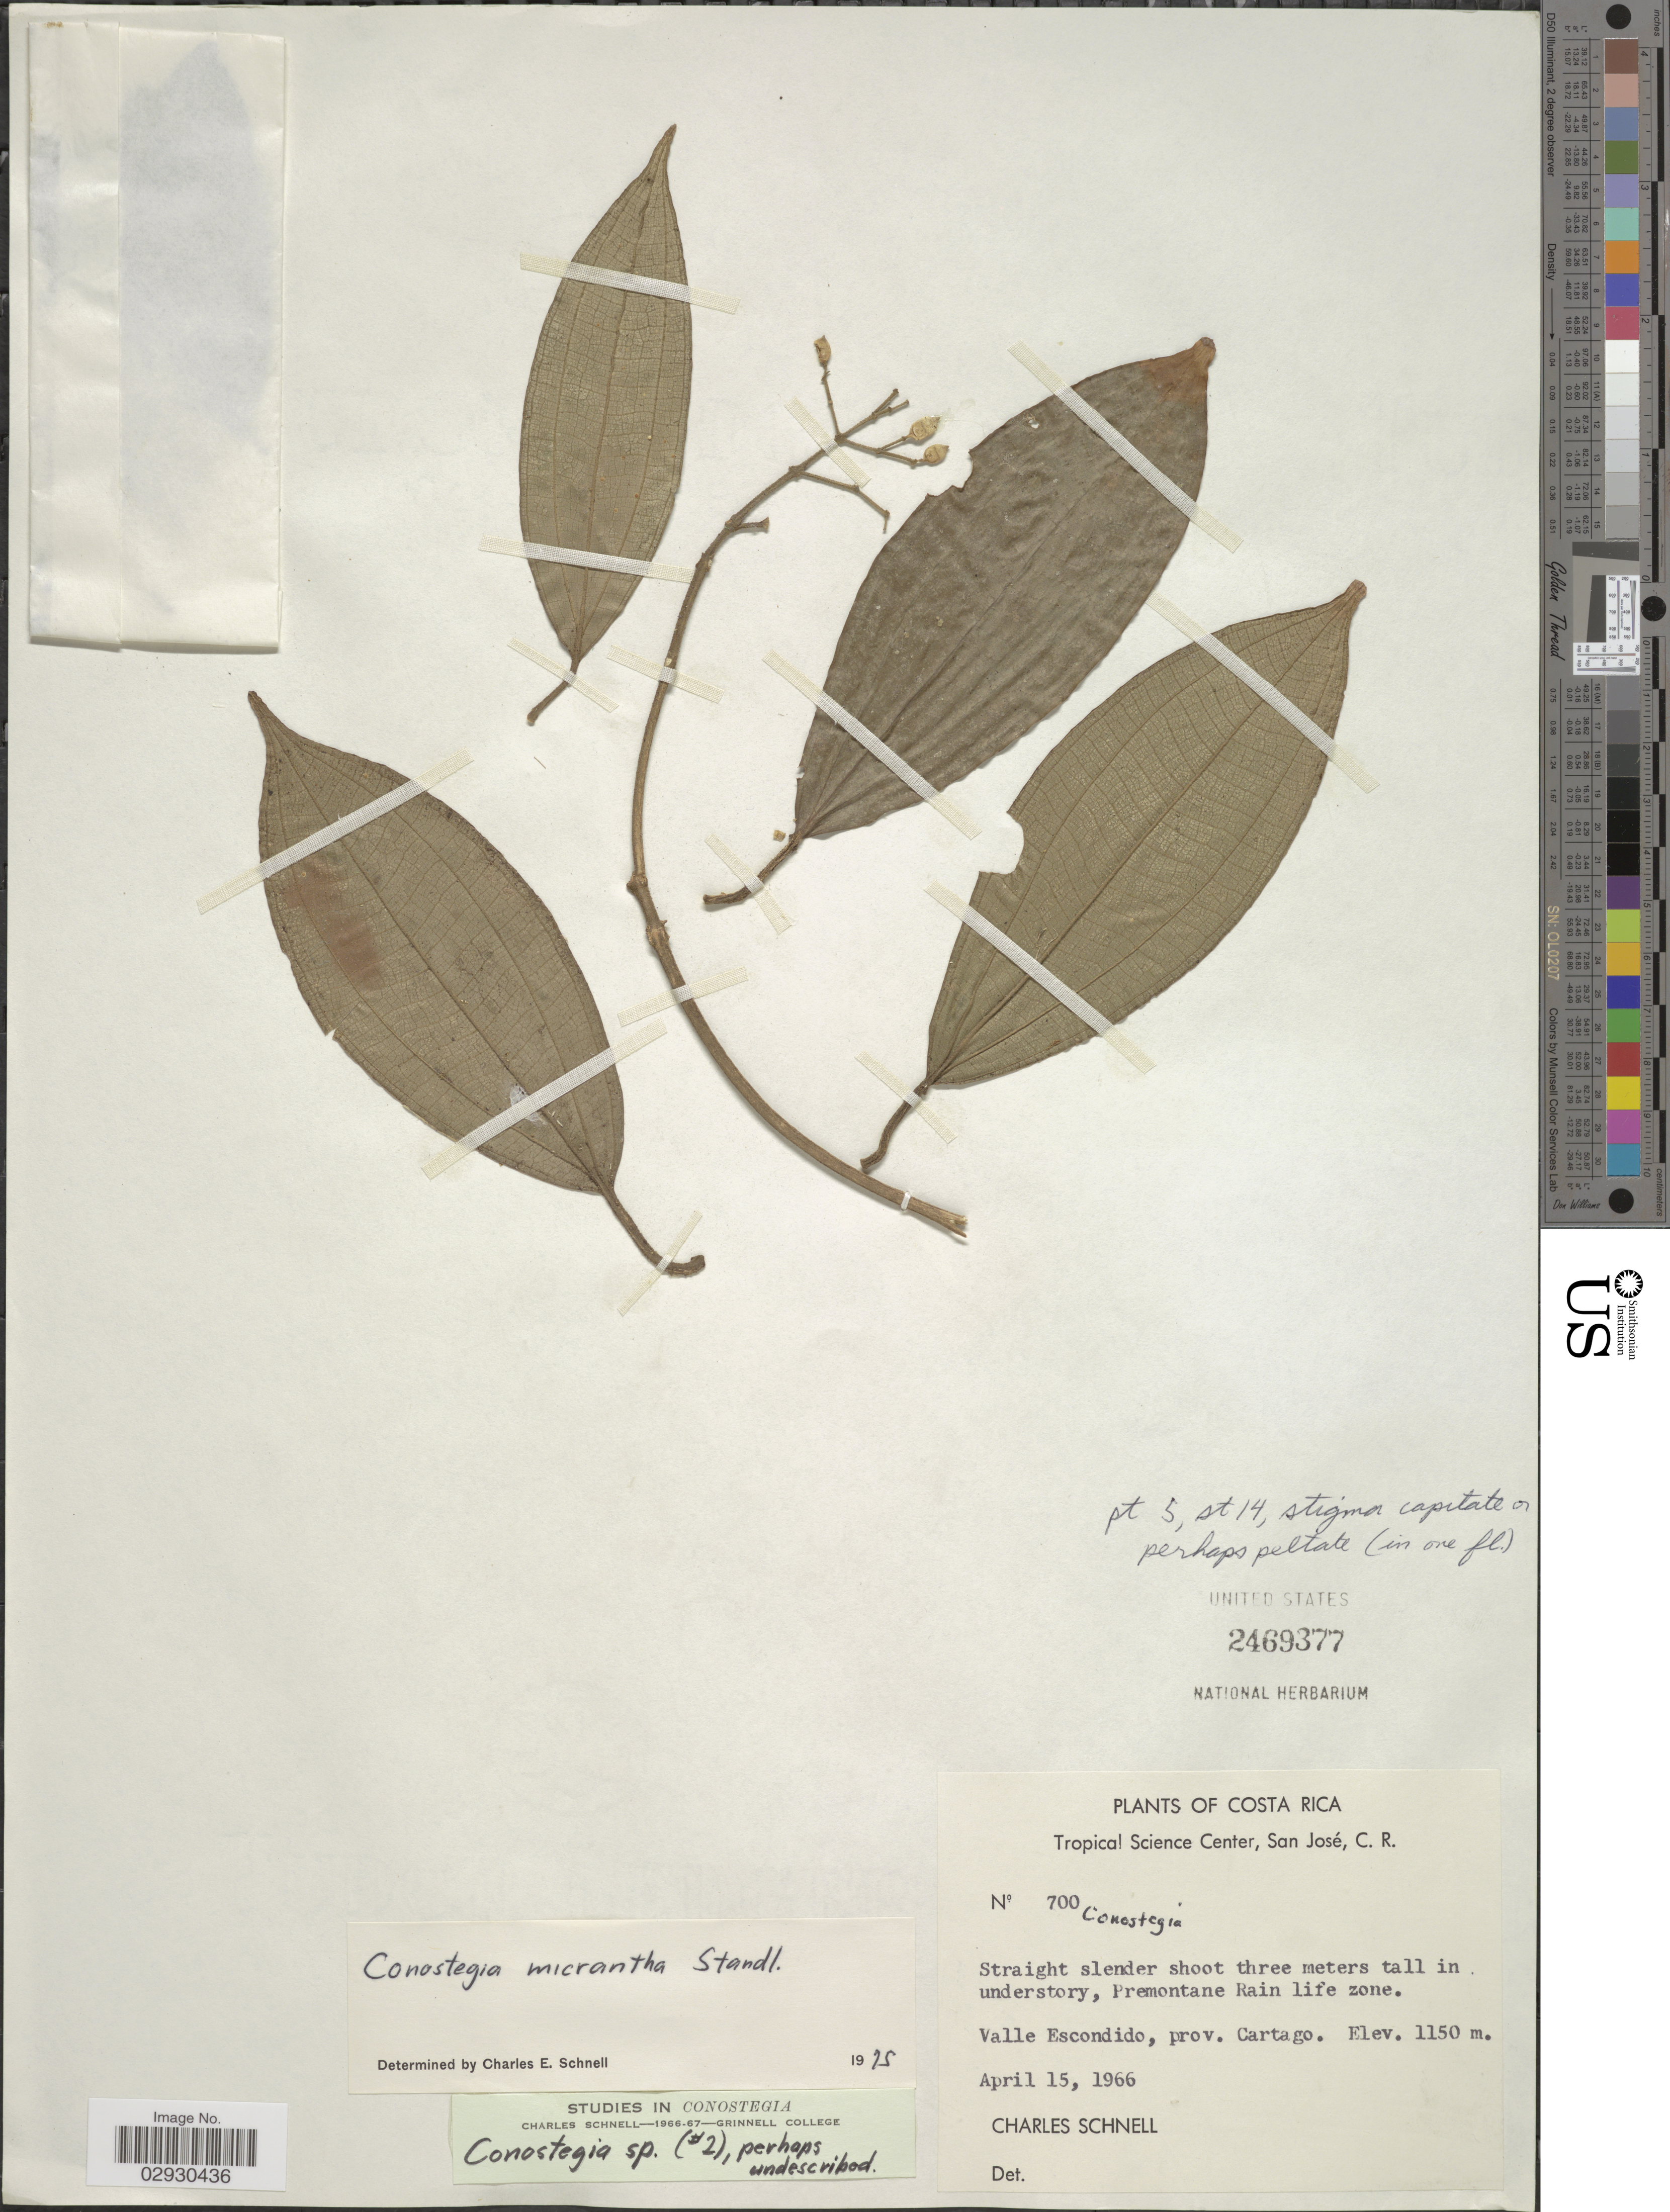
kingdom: Plantae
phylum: Tracheophyta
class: Magnoliopsida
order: Myrtales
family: Melastomataceae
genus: Conostegia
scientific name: Conostegia micrantha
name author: Standl.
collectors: C. Schnell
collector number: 700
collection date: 1966-04-15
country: Costa Rica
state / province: Cartago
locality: Valle Escondido, prov. Cartago.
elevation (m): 1150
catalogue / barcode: US 2469377